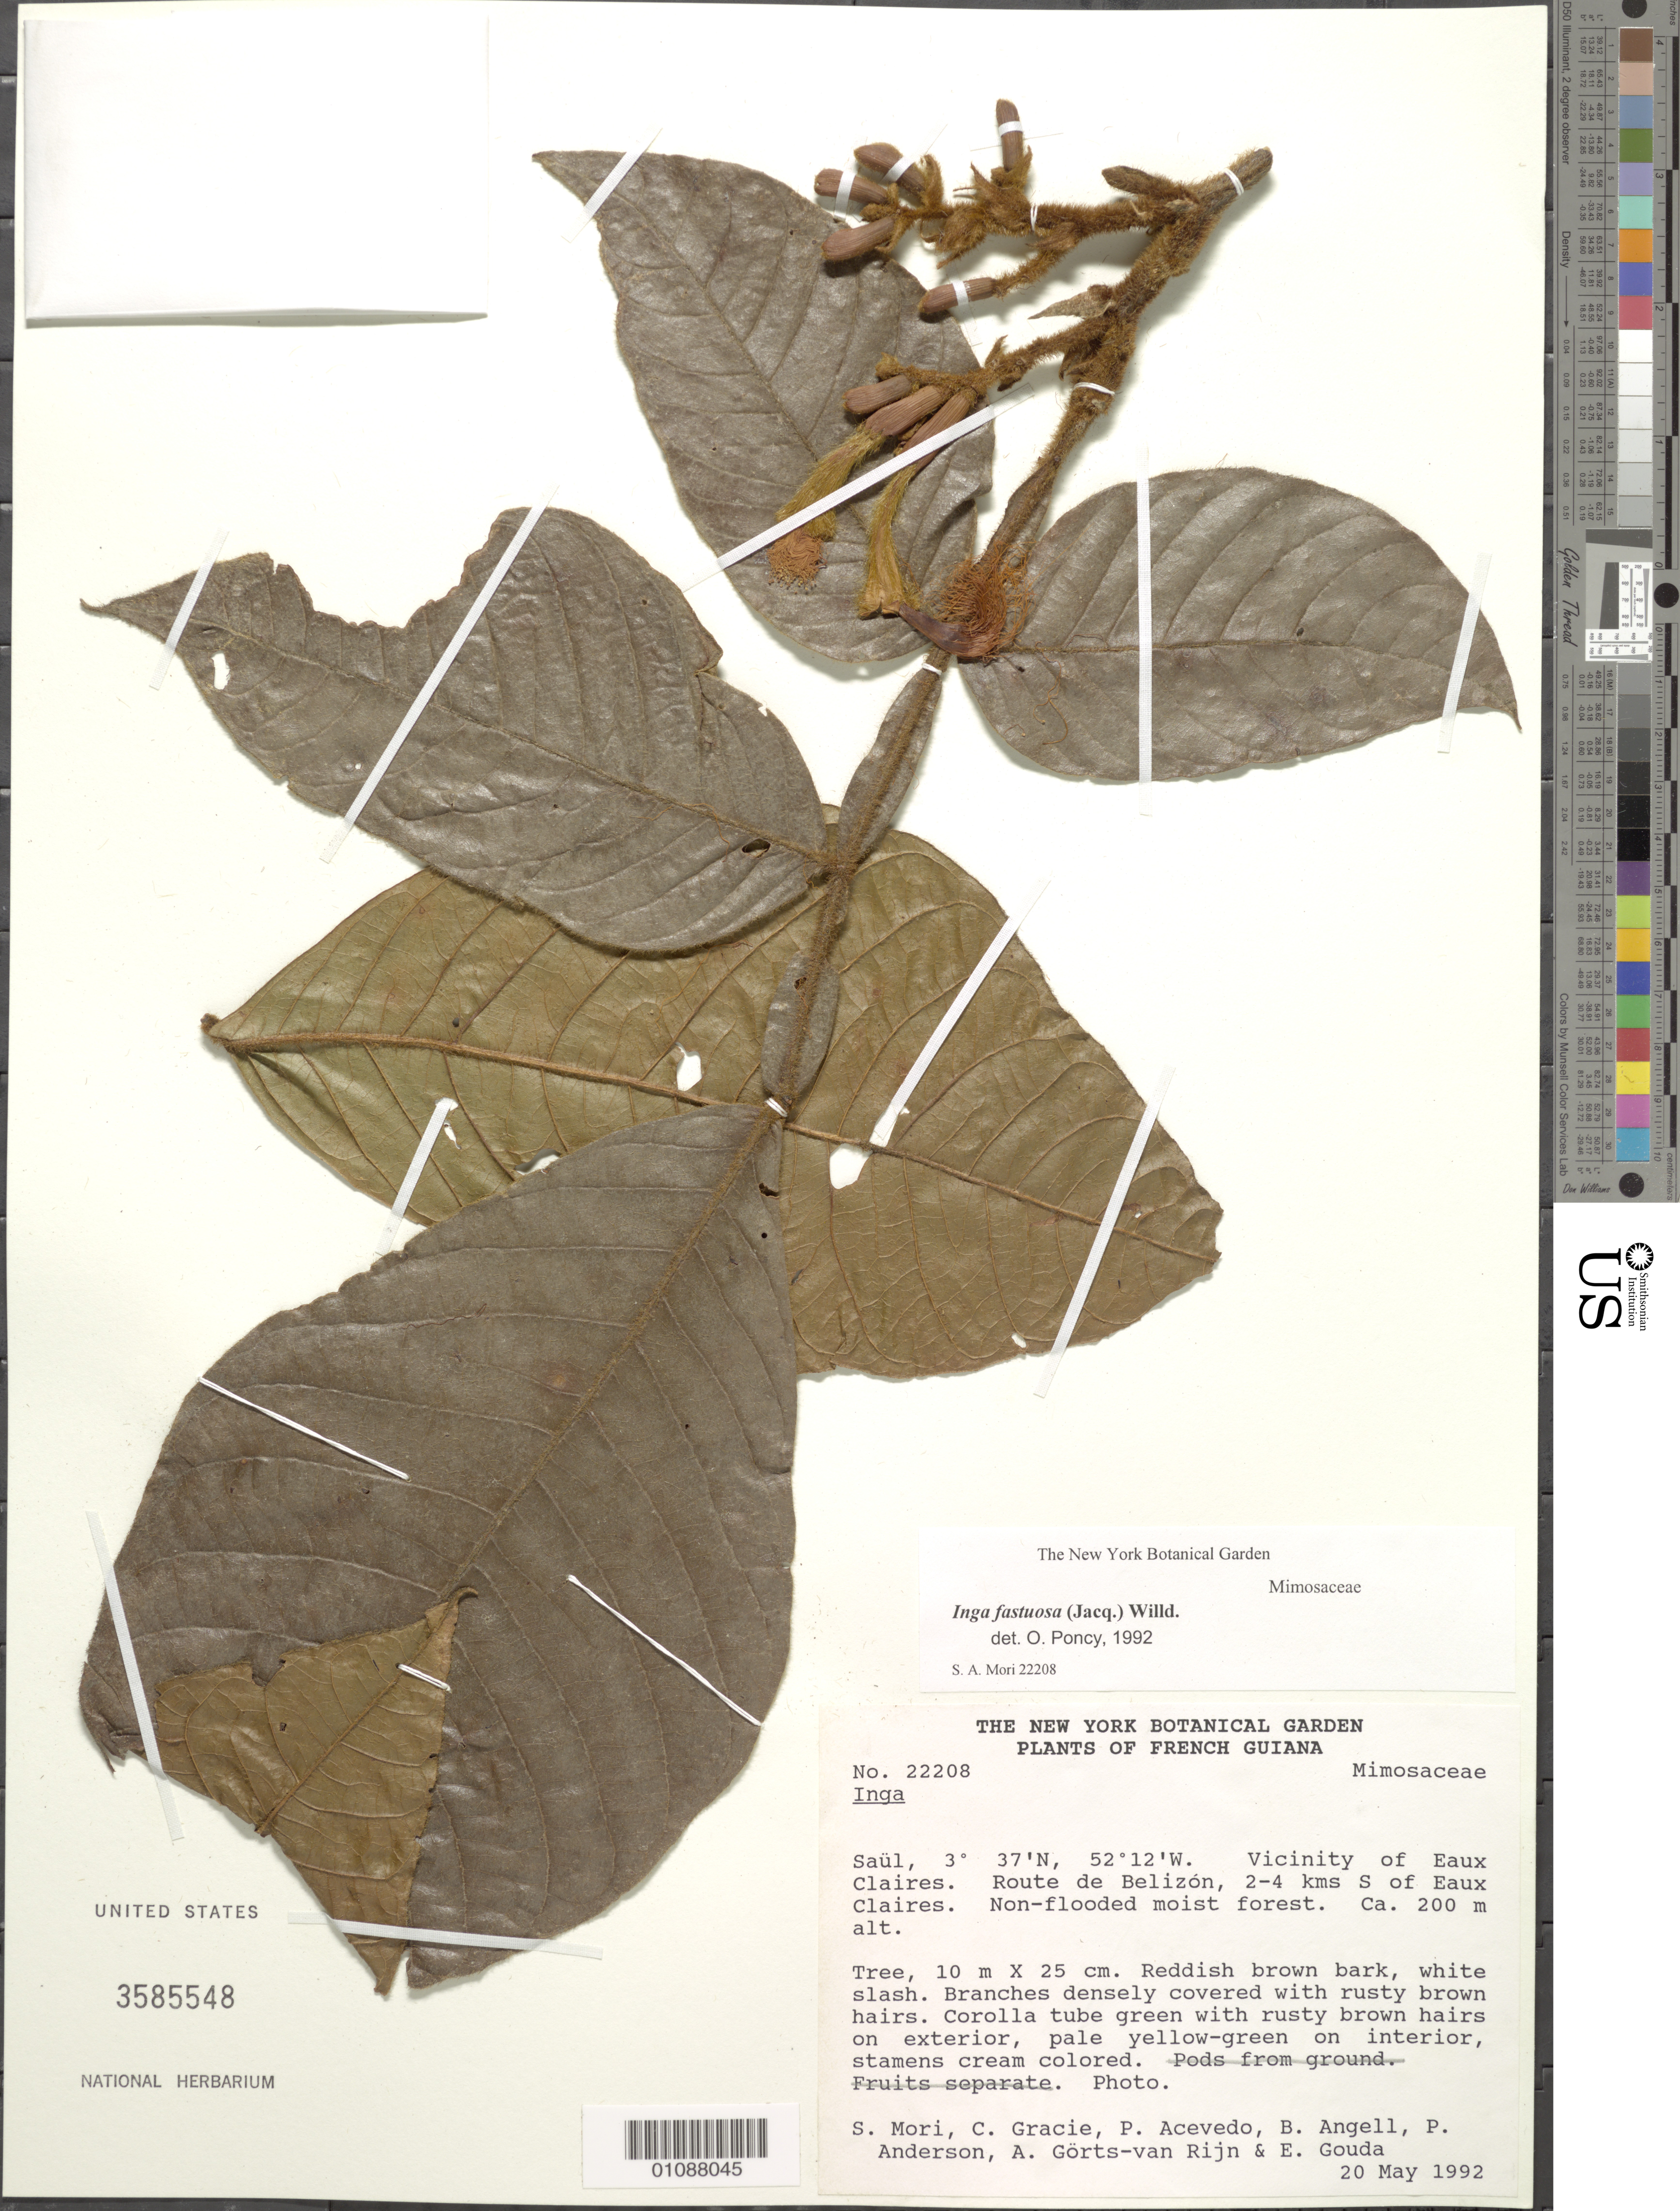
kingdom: Plantae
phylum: Tracheophyta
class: Magnoliopsida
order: Fabales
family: Fabaceae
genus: Inga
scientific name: Inga fastuosa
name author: (Jacq.) Willd.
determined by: Poncy, O.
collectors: S. Mori, C. A. Gracie, P. Acevedo-Rodr., Bobbi Angell, P. Anderson, A. .R. A. Görts-van Rijn & E. J. Gouda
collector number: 22208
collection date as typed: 20-May-92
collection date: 1992-05-20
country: French Guiana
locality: Saül, vic of Eaux Claires. Route de Belizón, 2-4km S of Eaux Claires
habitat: Non-flooded moist forest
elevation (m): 200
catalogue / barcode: US 3585548